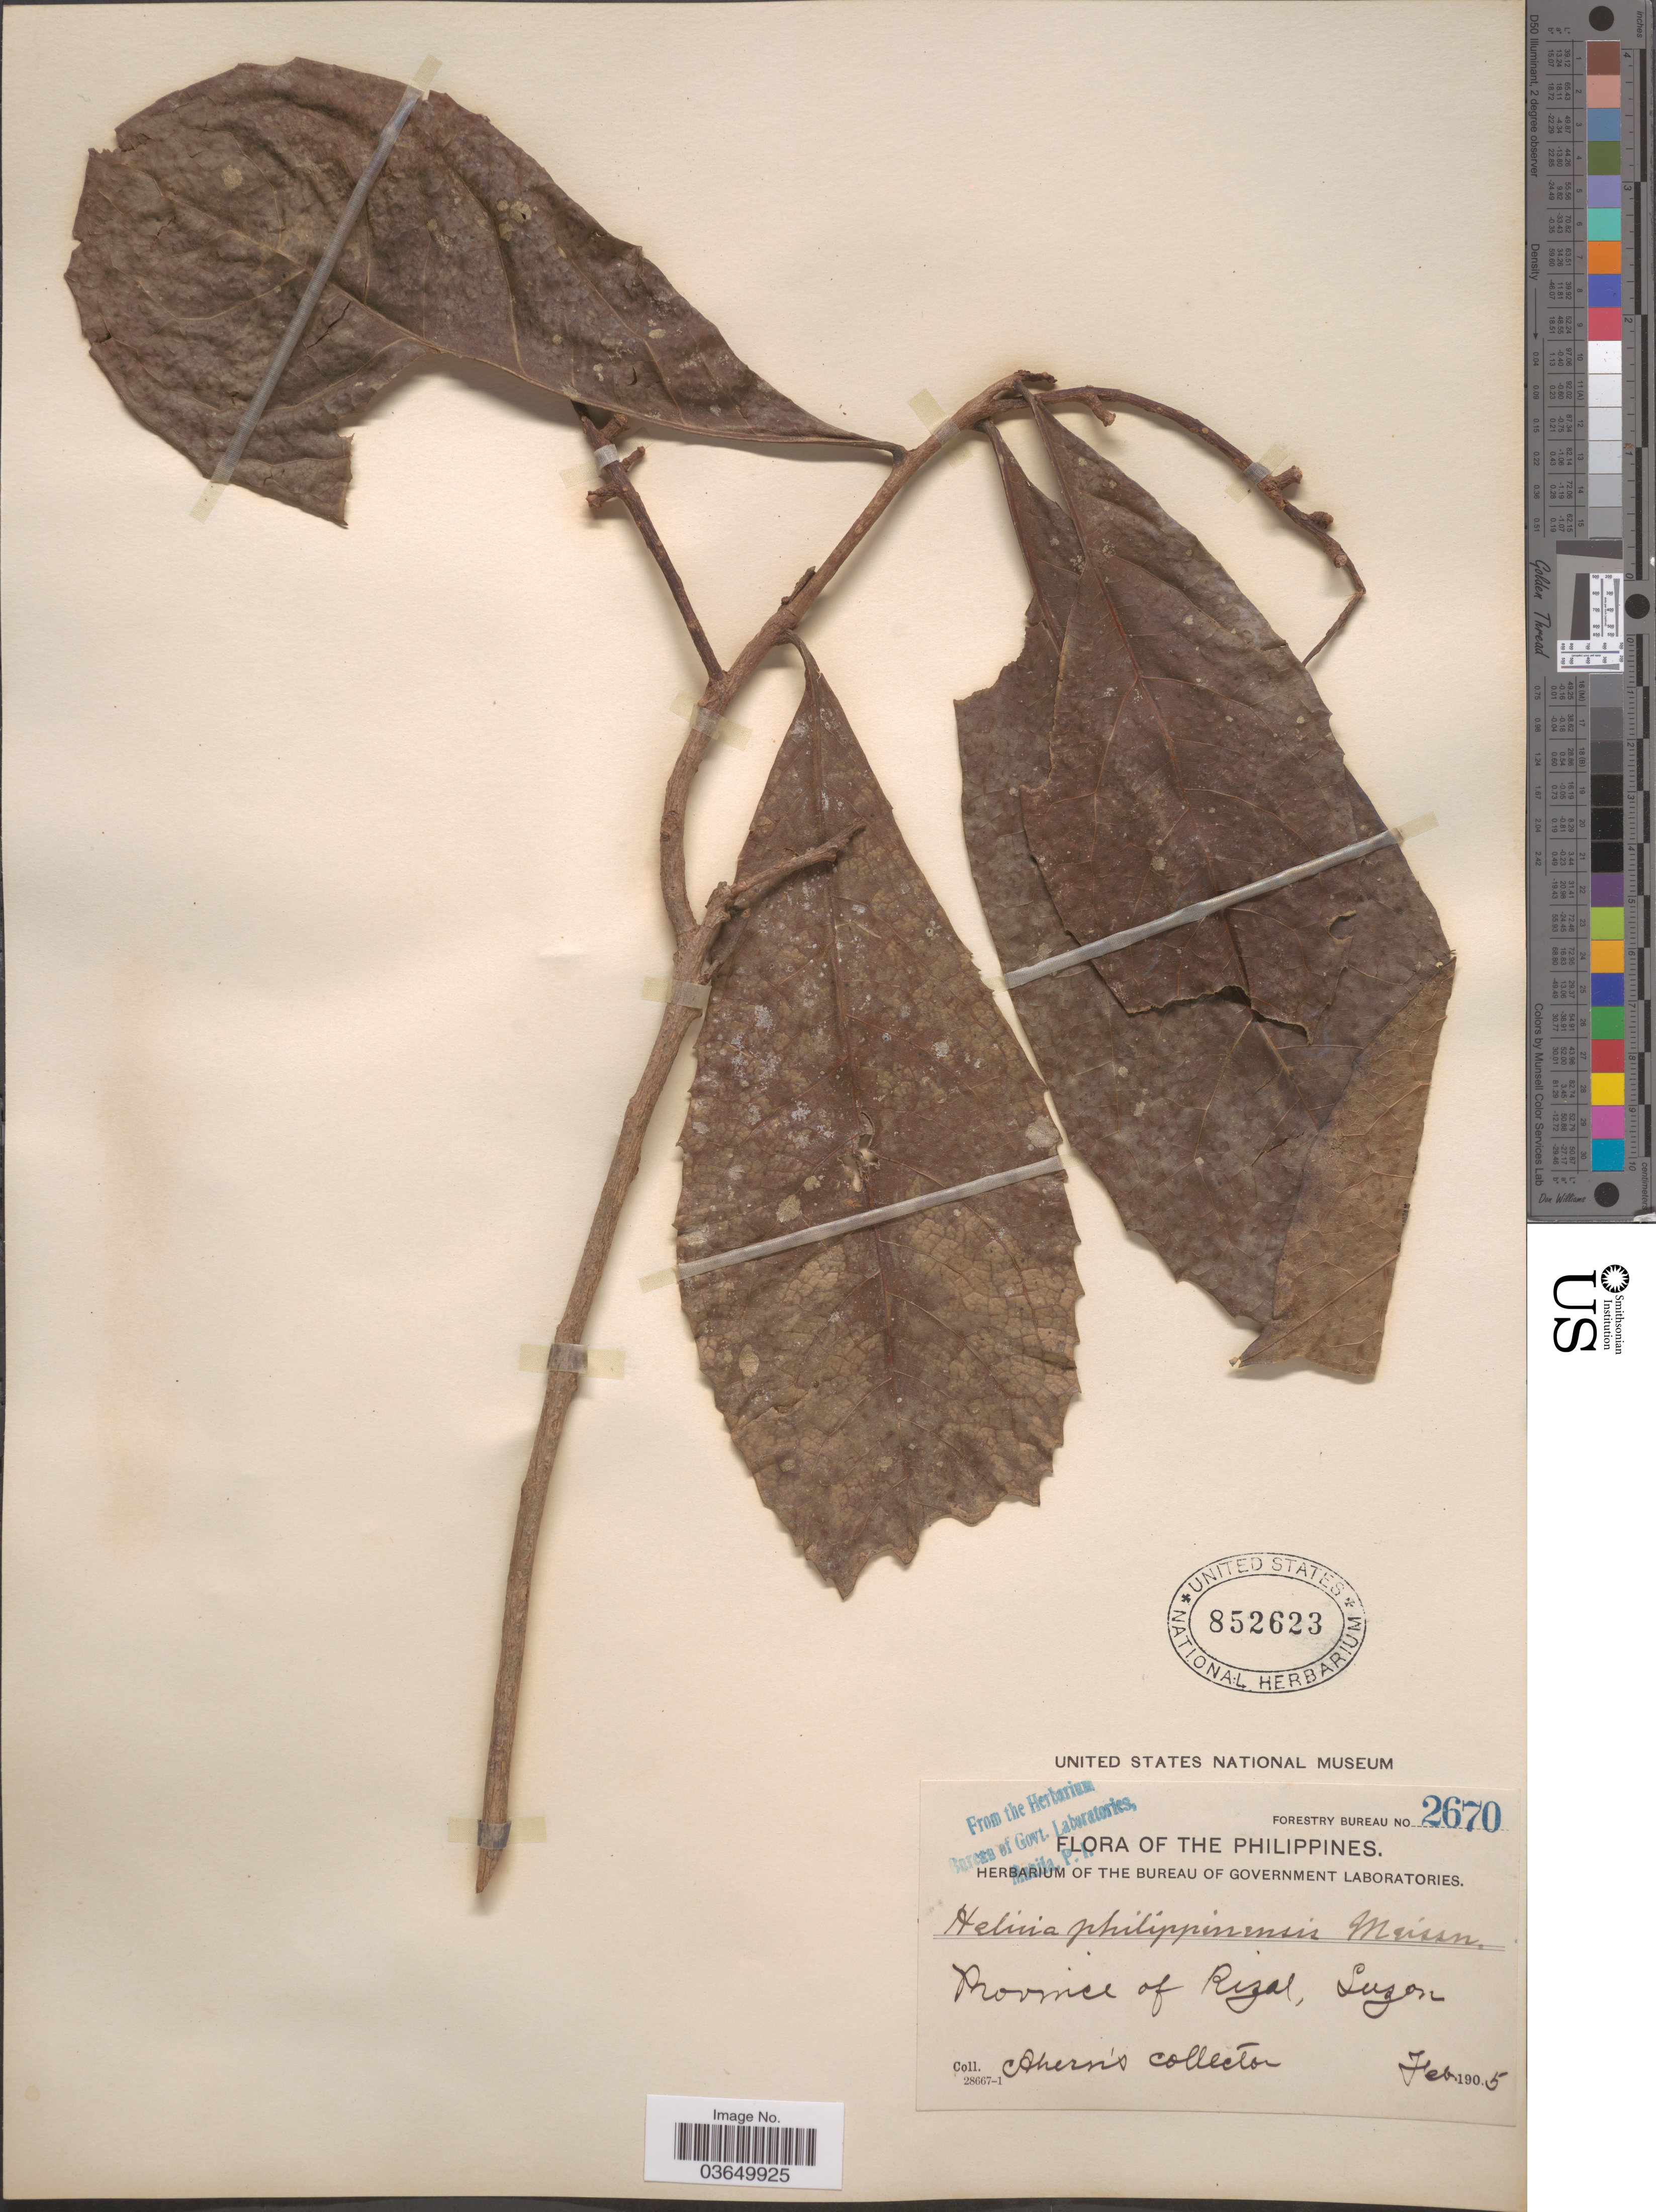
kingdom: Plantae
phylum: Tracheophyta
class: Magnoliopsida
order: Proteales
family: Proteaceae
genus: Helicia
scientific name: Helicia cumingiana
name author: C. Presl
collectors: Ahern's collector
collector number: Forestry Bureau 2670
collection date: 1905-02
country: Philippines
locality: Province of Rizal, Luzon.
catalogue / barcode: US 852623